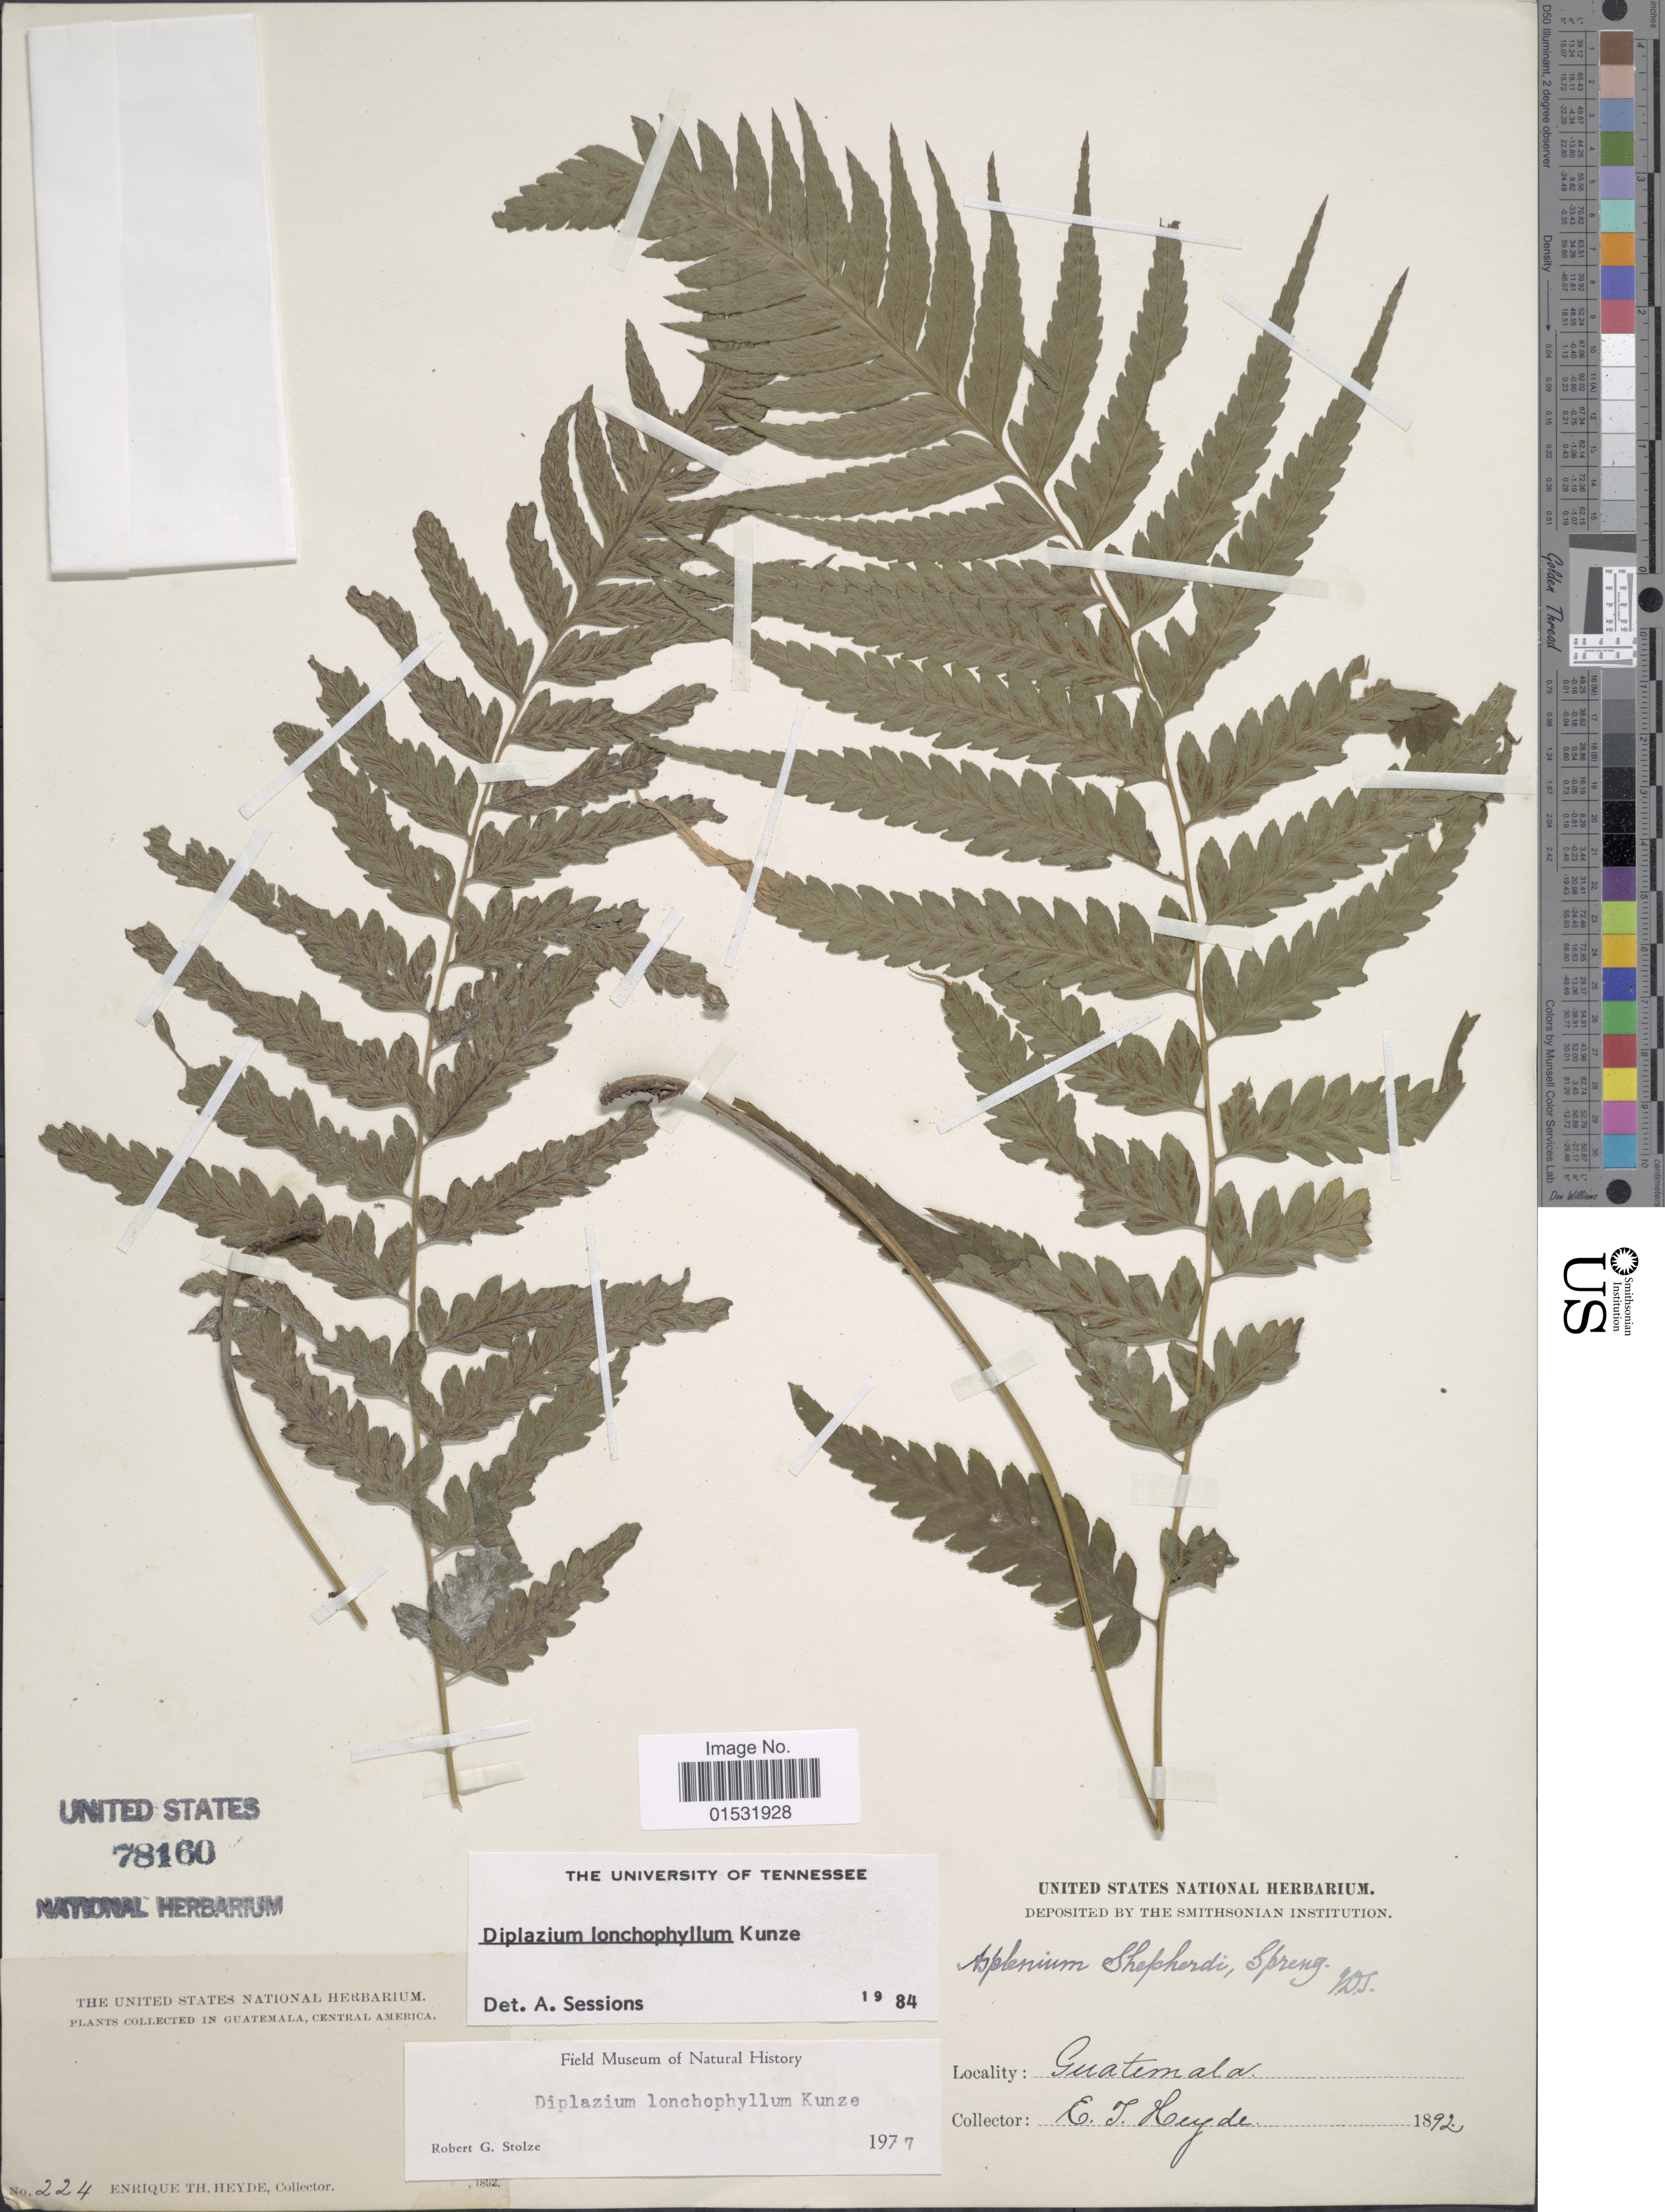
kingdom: Plantae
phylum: Tracheophyta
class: Polypodiopsida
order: Polypodiales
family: Athyriaceae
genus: Diplazium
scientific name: Diplazium lonchophyllum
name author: Kunze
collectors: E. T. Heyde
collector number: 224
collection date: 1892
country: Guatemala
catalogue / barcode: US 78160